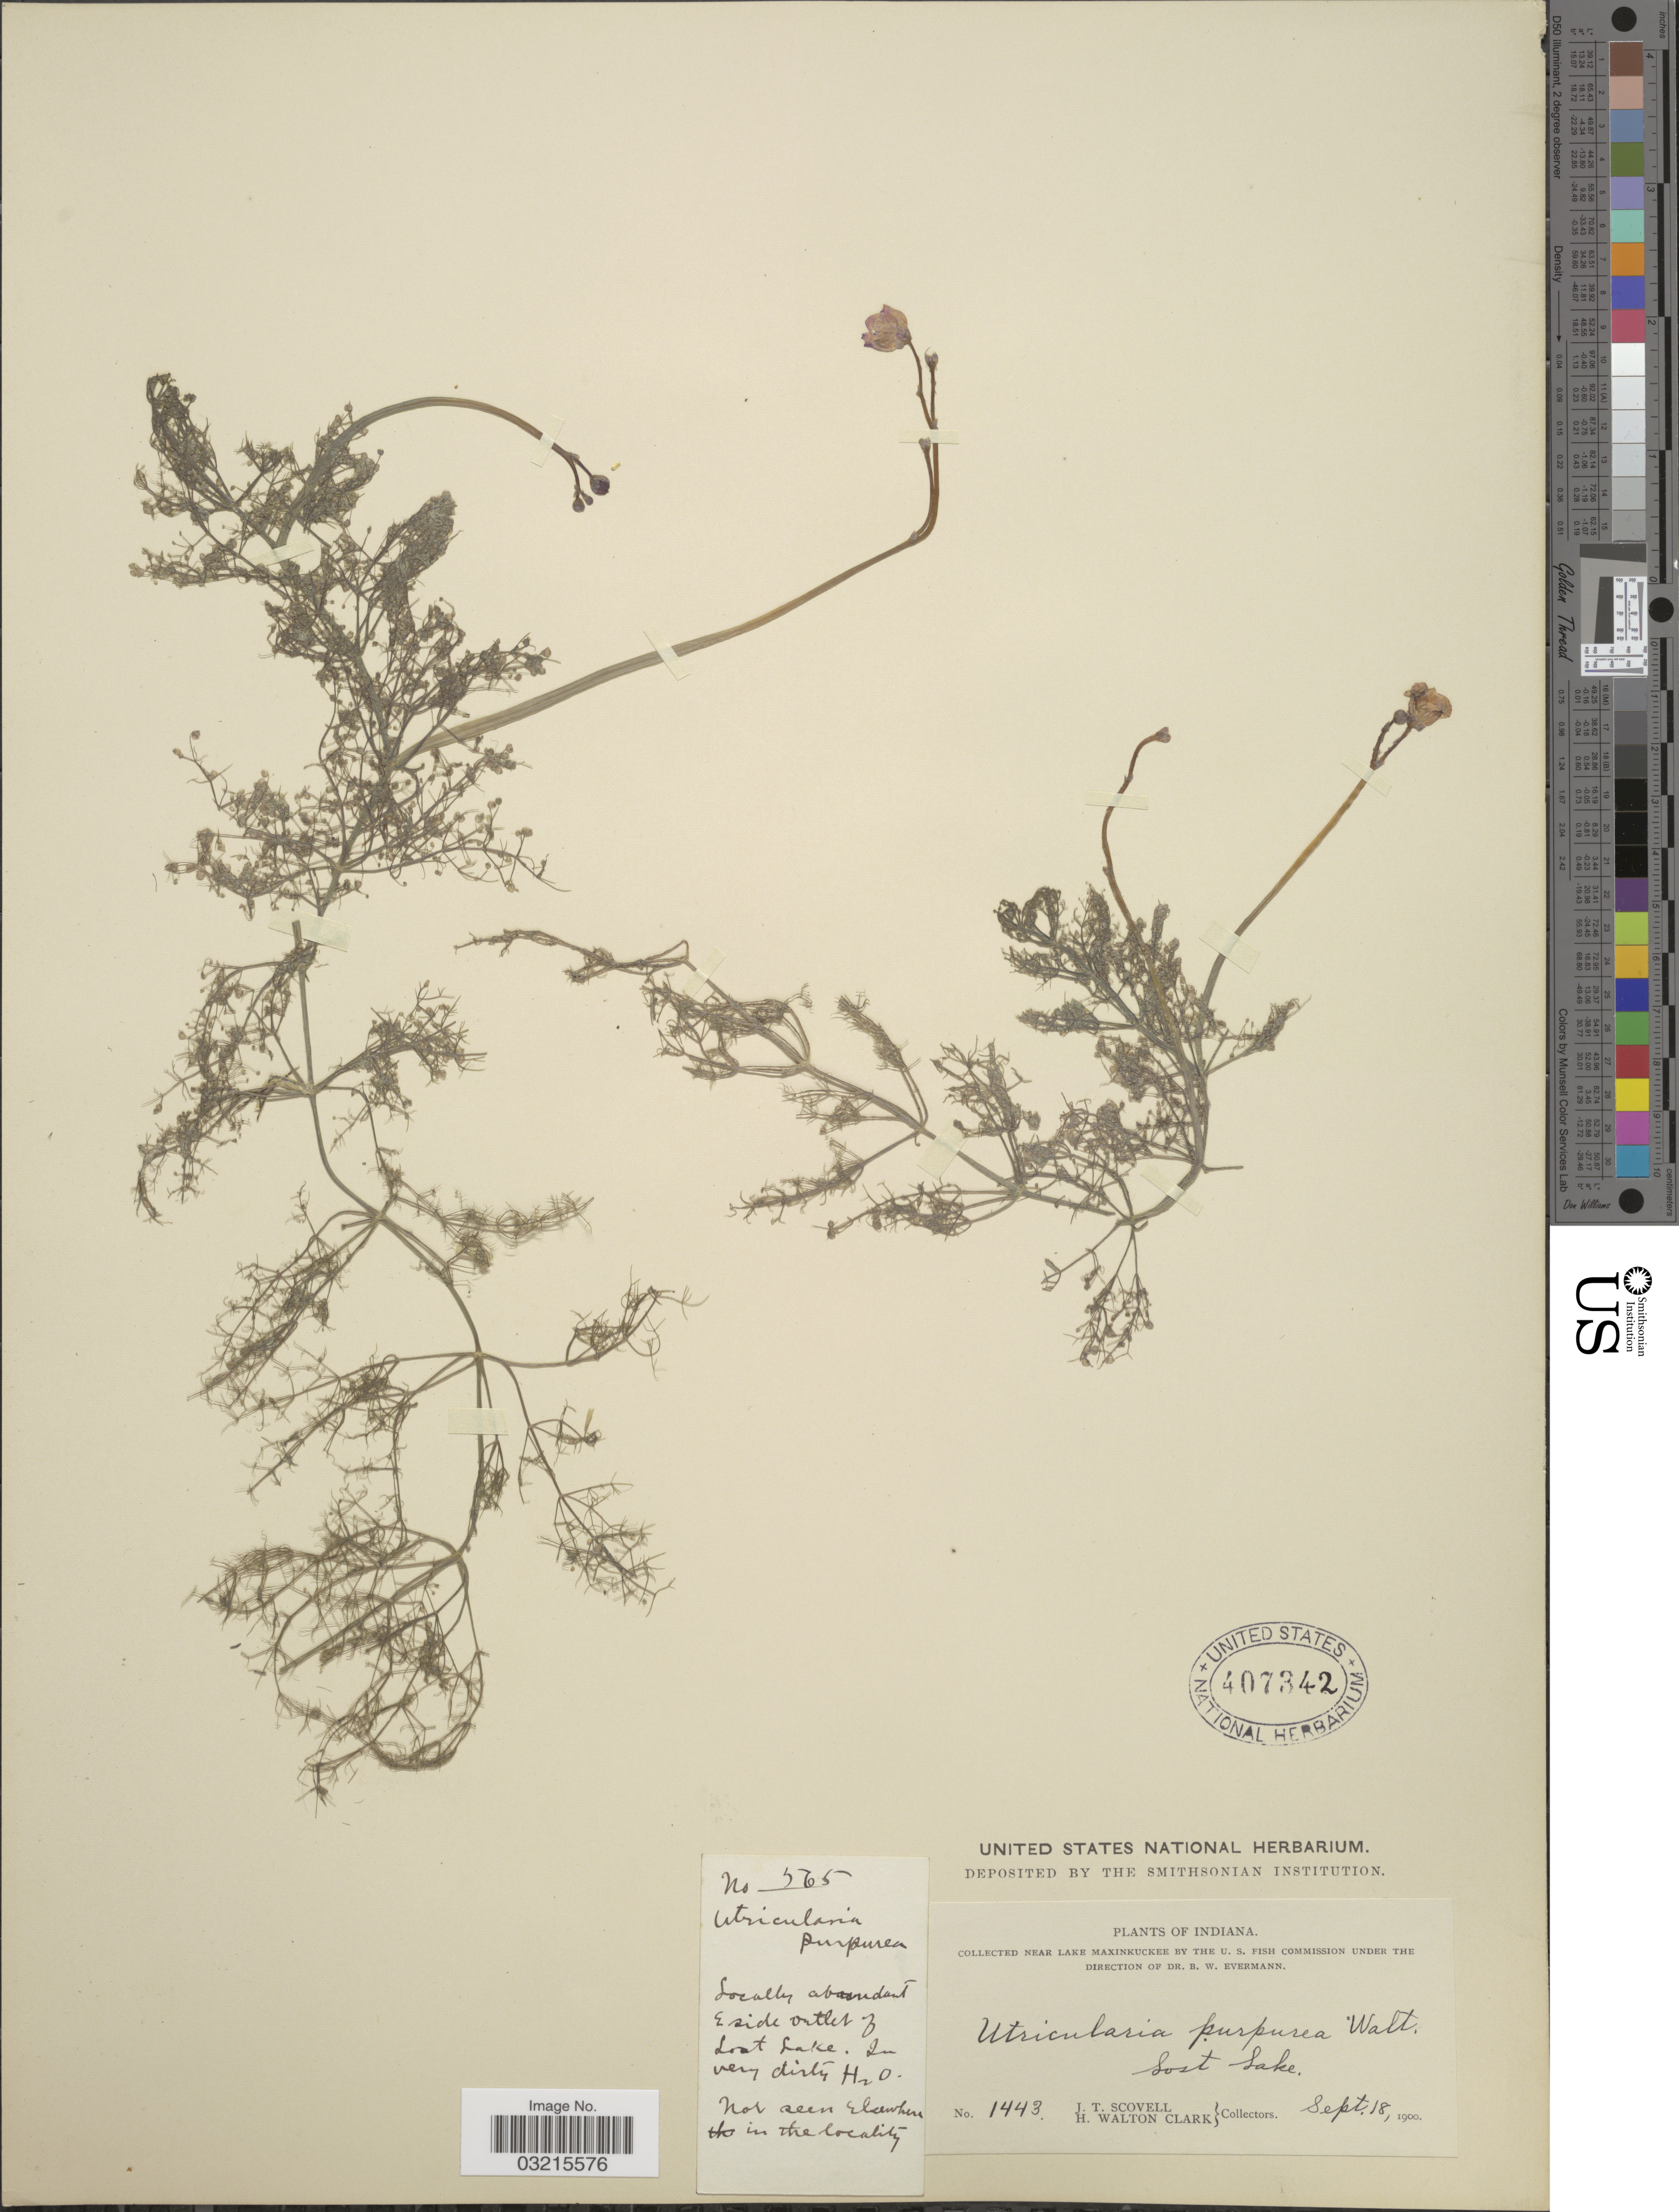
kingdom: Plantae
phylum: Tracheophyta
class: Magnoliopsida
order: Lamiales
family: Lentibulariaceae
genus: Utricularia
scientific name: Utricularia purpurea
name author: Walter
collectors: J. T. Scovell & H. W. Clark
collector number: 1443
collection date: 1900-09-18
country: United States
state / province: Indiana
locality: Abundant E side outlet of Lost Lake.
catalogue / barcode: US 407342